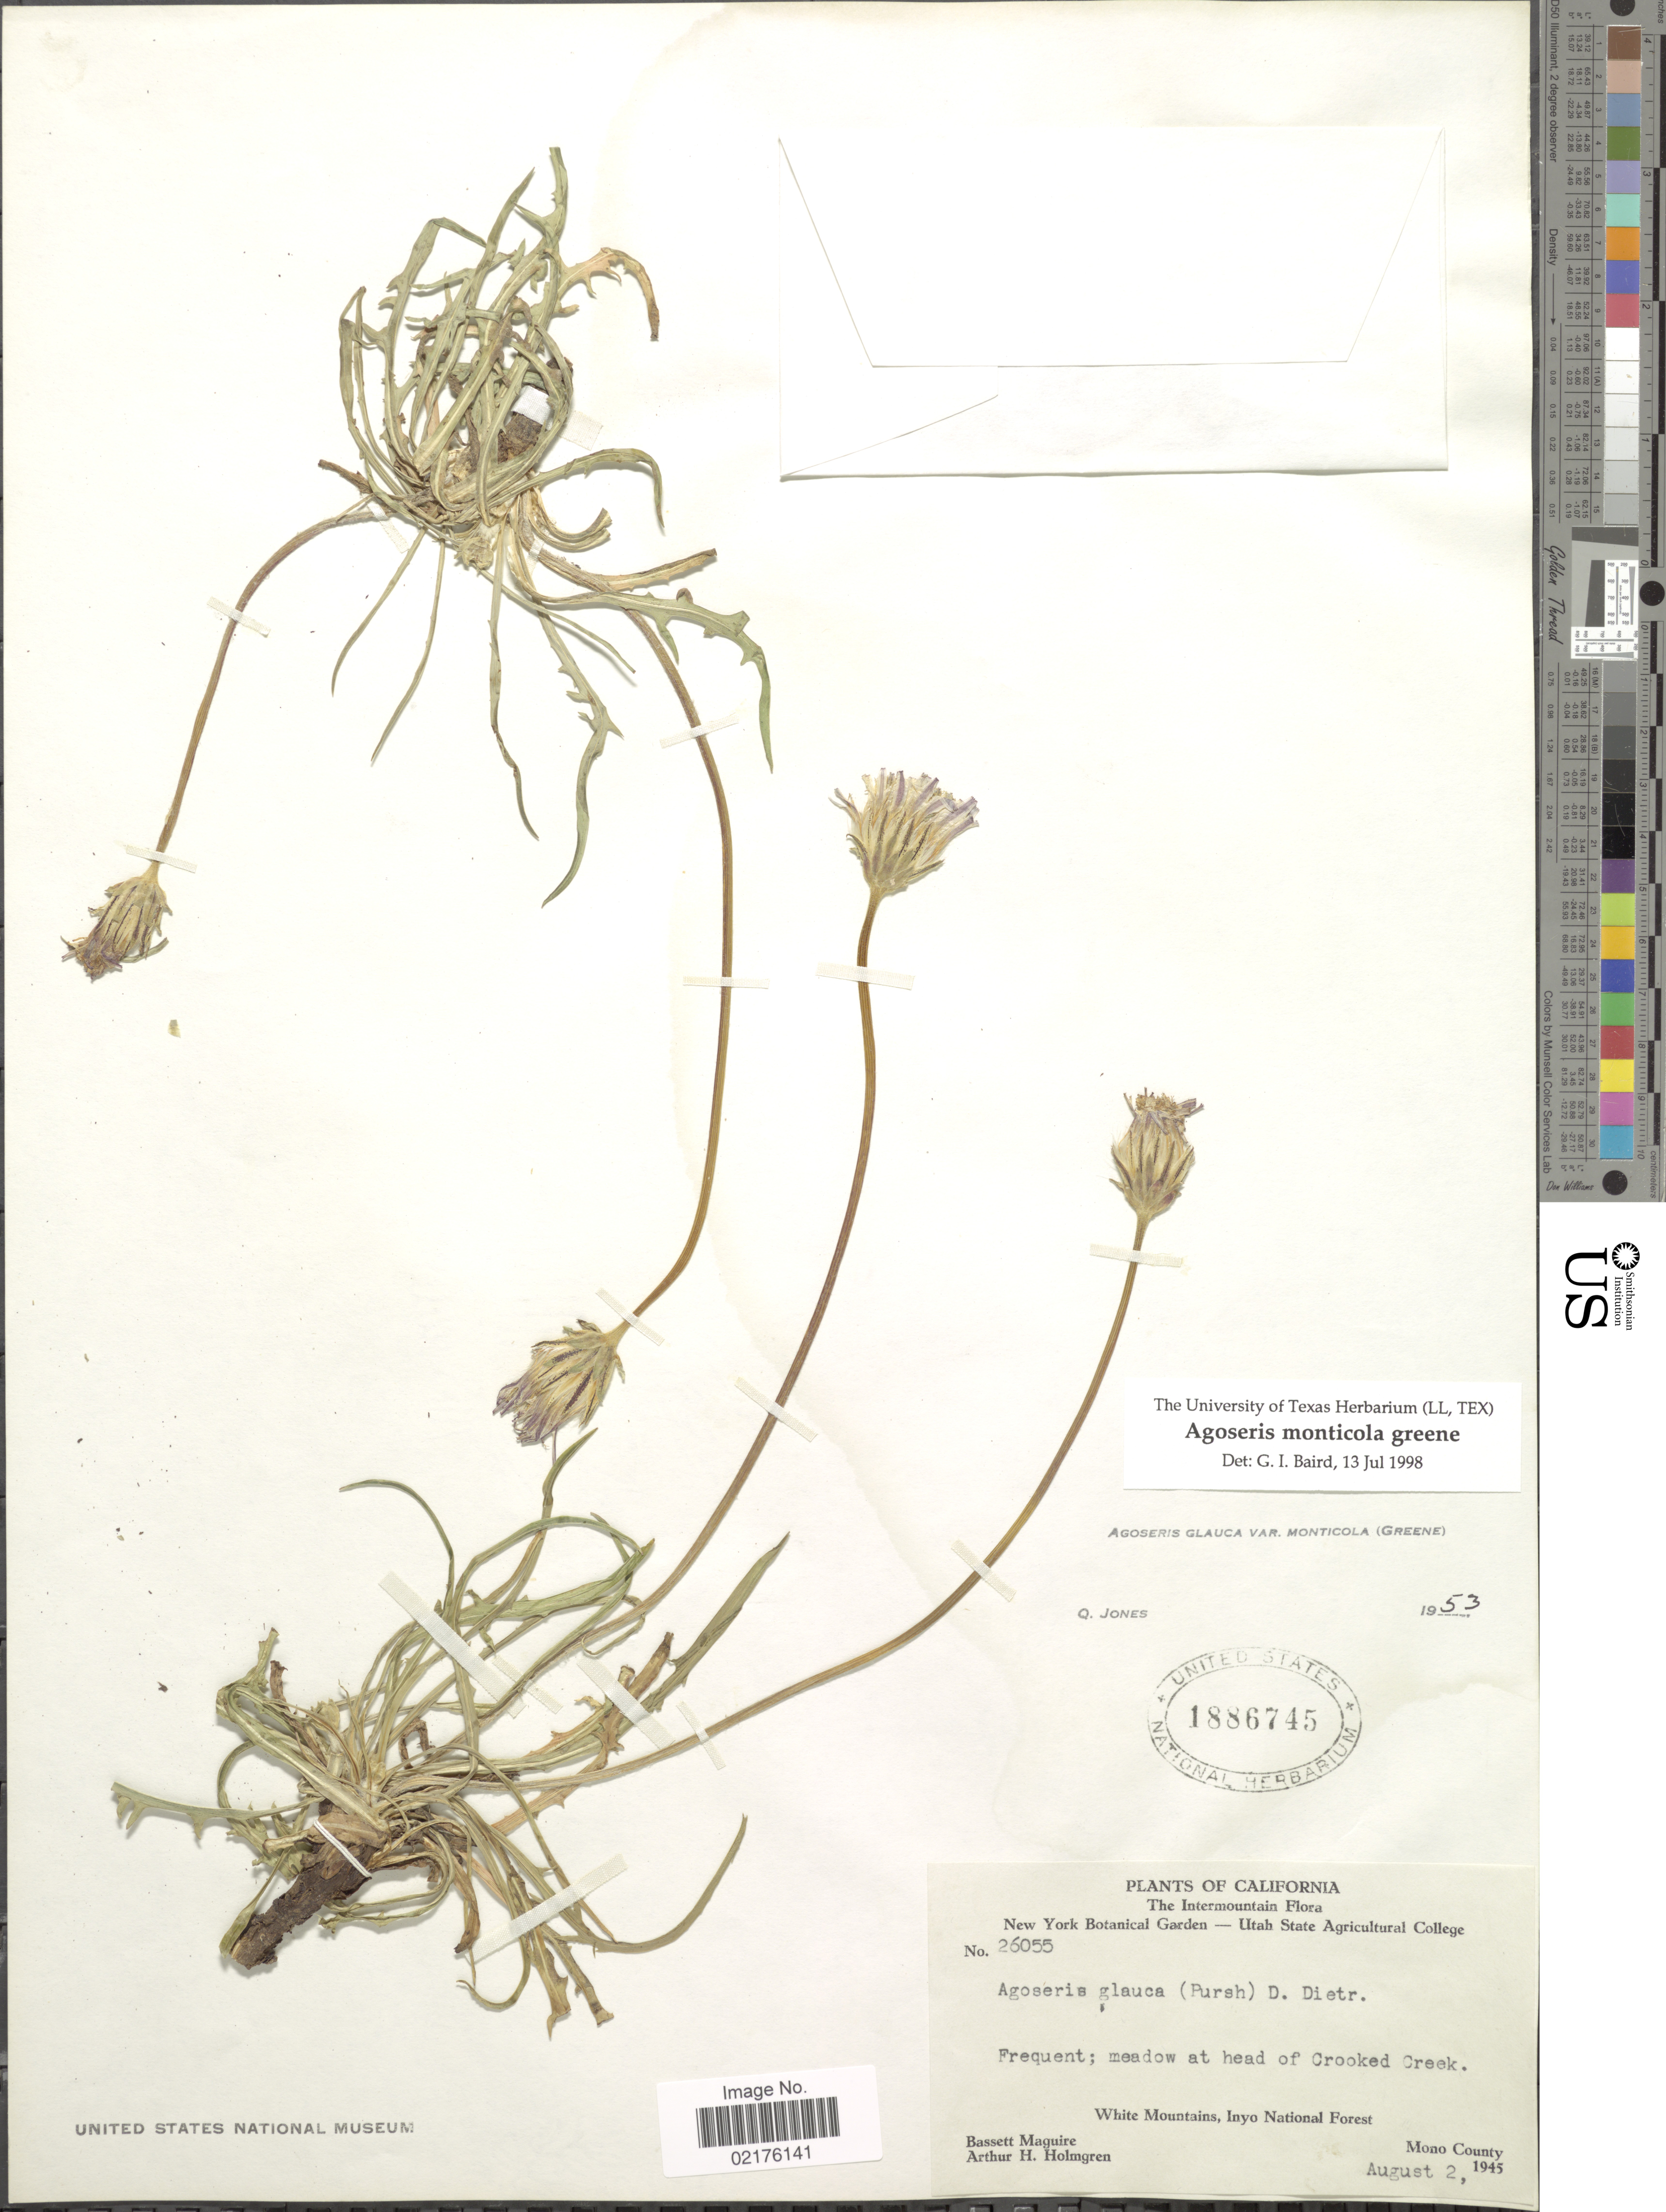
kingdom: Plantae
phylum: Tracheophyta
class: Magnoliopsida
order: Asterales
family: Asteraceae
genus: Agoseris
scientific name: Agoseris monticola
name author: Greene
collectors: B. Maguire & A. H. Holmgren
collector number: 26055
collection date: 1945-08-02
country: United States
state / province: California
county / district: Mono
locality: The Intermountain, White Mountains, Inyo National Forest, Mono County, Meadow at head of Crooked Creek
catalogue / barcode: US 1886745